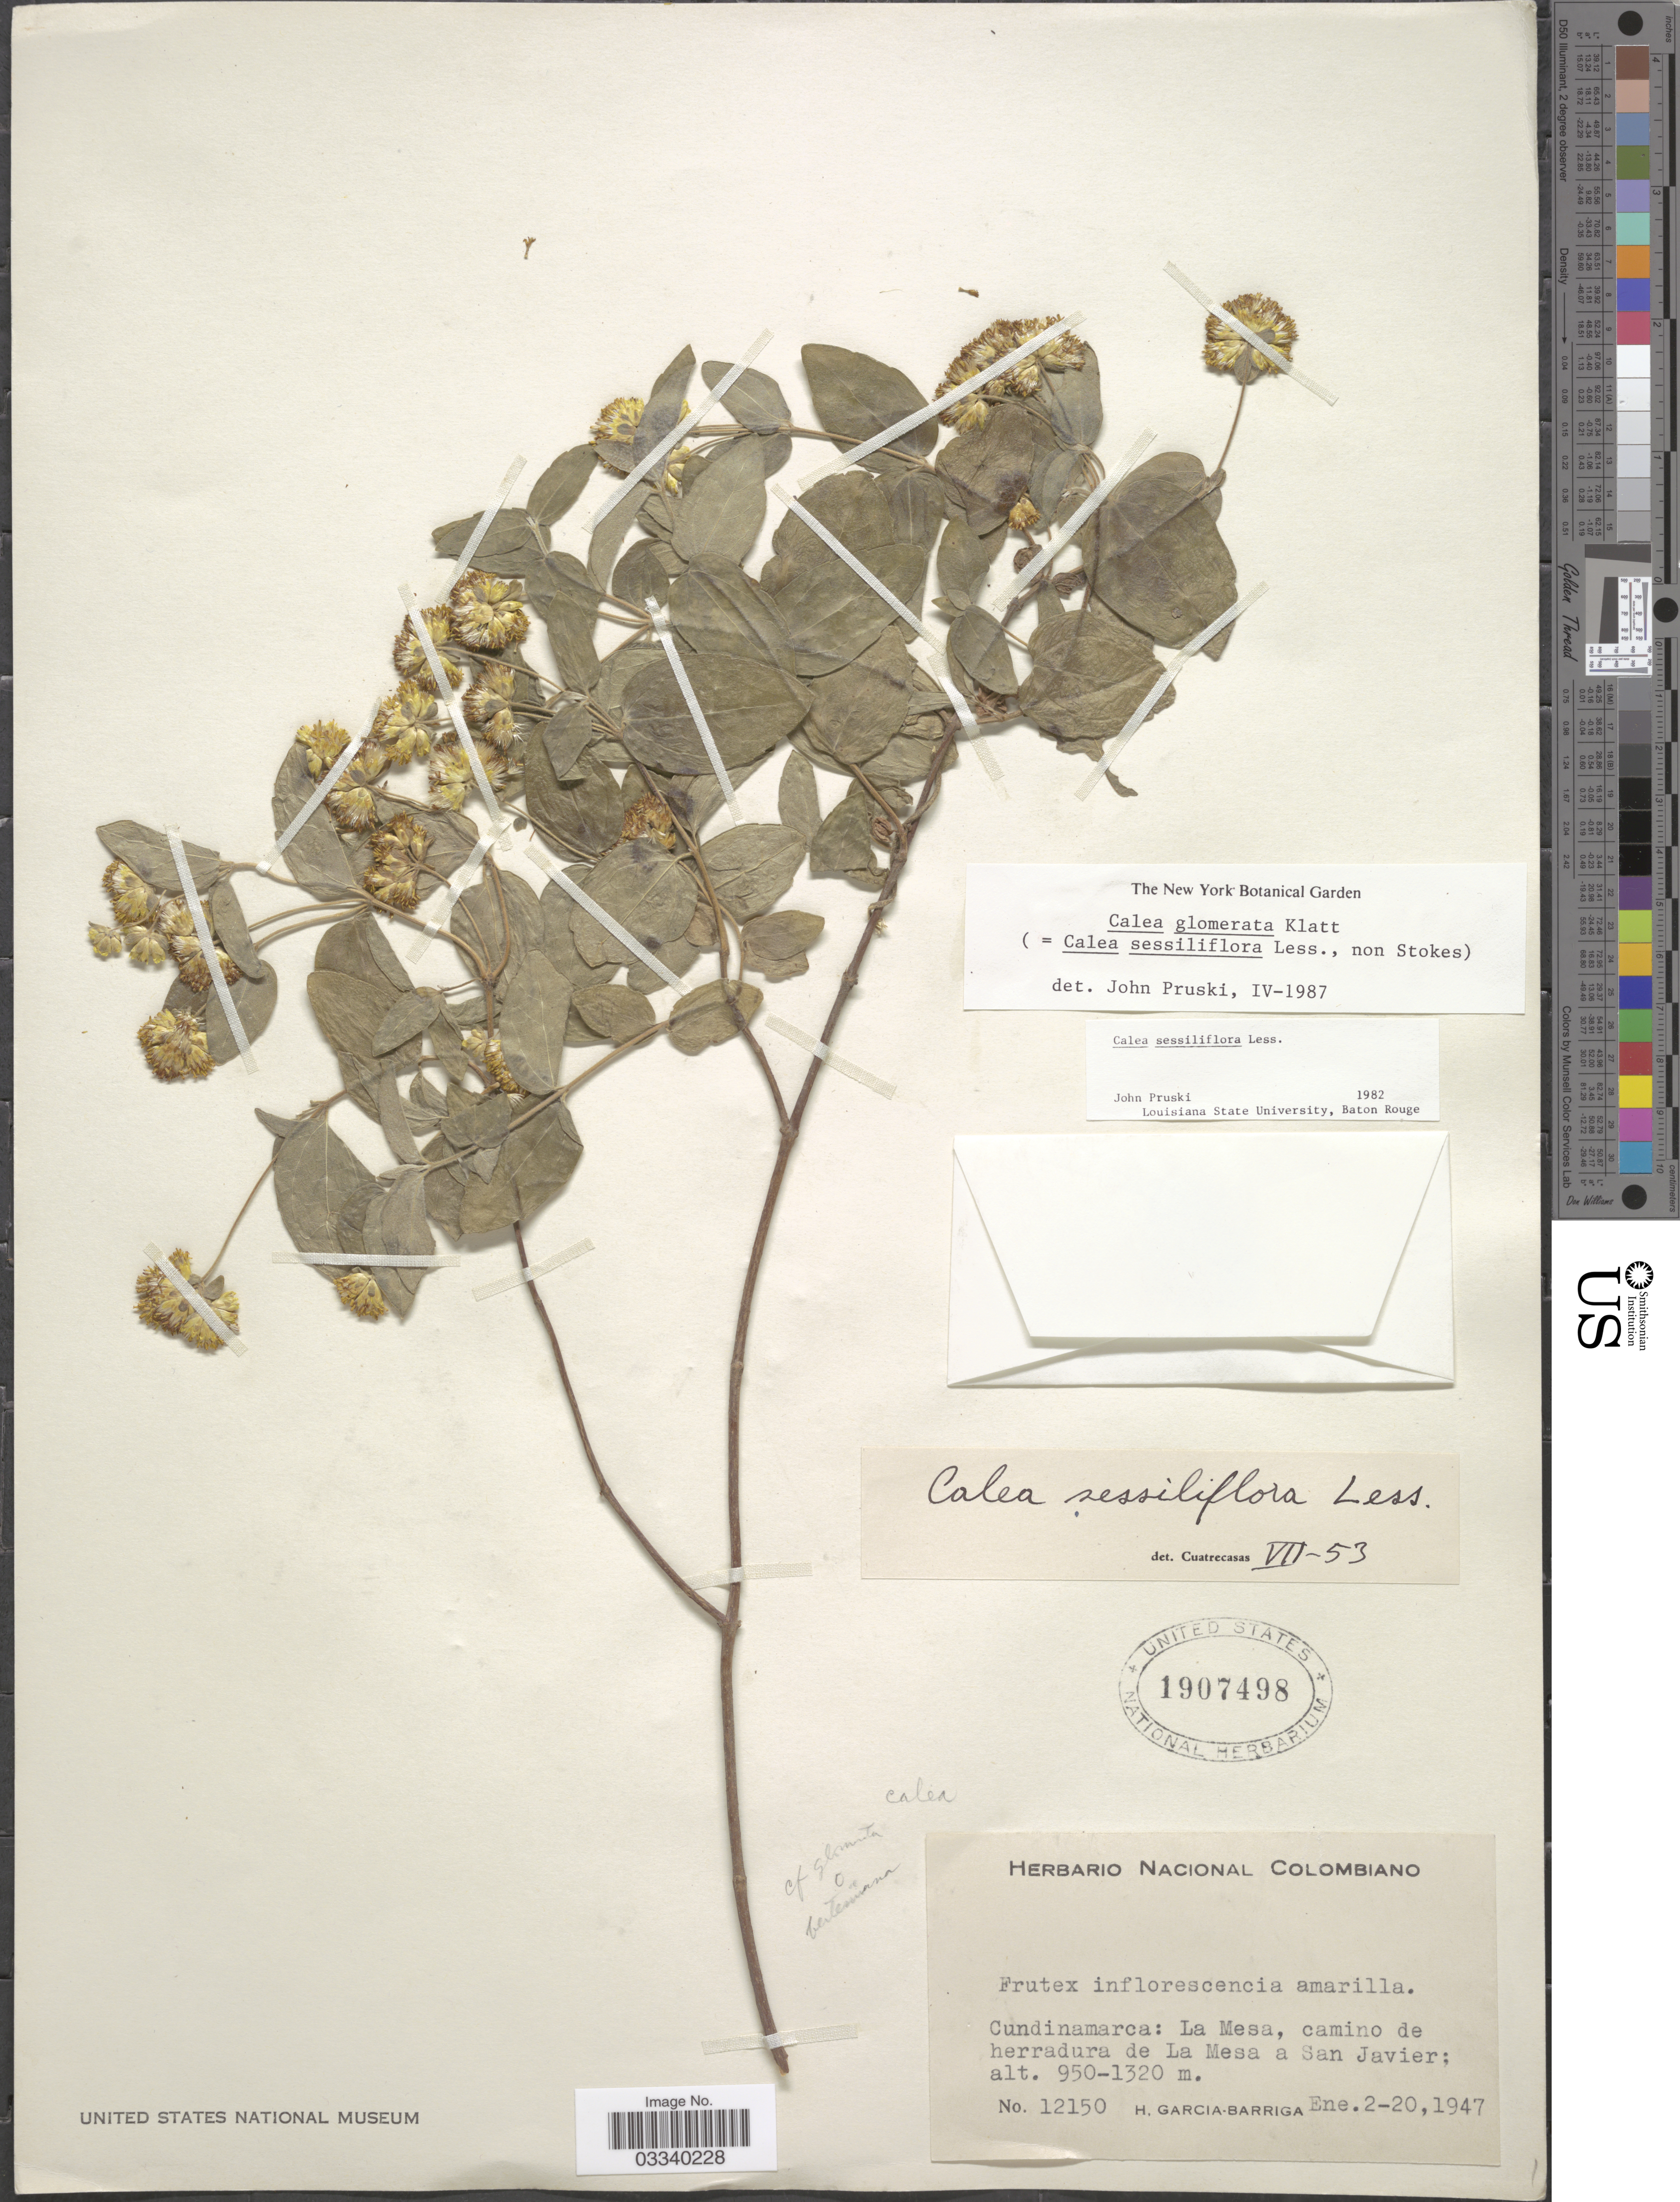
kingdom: Plantae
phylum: Tracheophyta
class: Magnoliopsida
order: Asterales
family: Asteraceae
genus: Calea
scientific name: Calea sessiliflora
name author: Less.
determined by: Pruski, J. F.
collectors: H. García Barriga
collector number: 12150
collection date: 1947-01-02/1947-01-20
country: Colombia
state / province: Cundinamarca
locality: La Mesa, camino de herradura de La Mesa a San Javier.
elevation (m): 950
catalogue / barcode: US 1907498